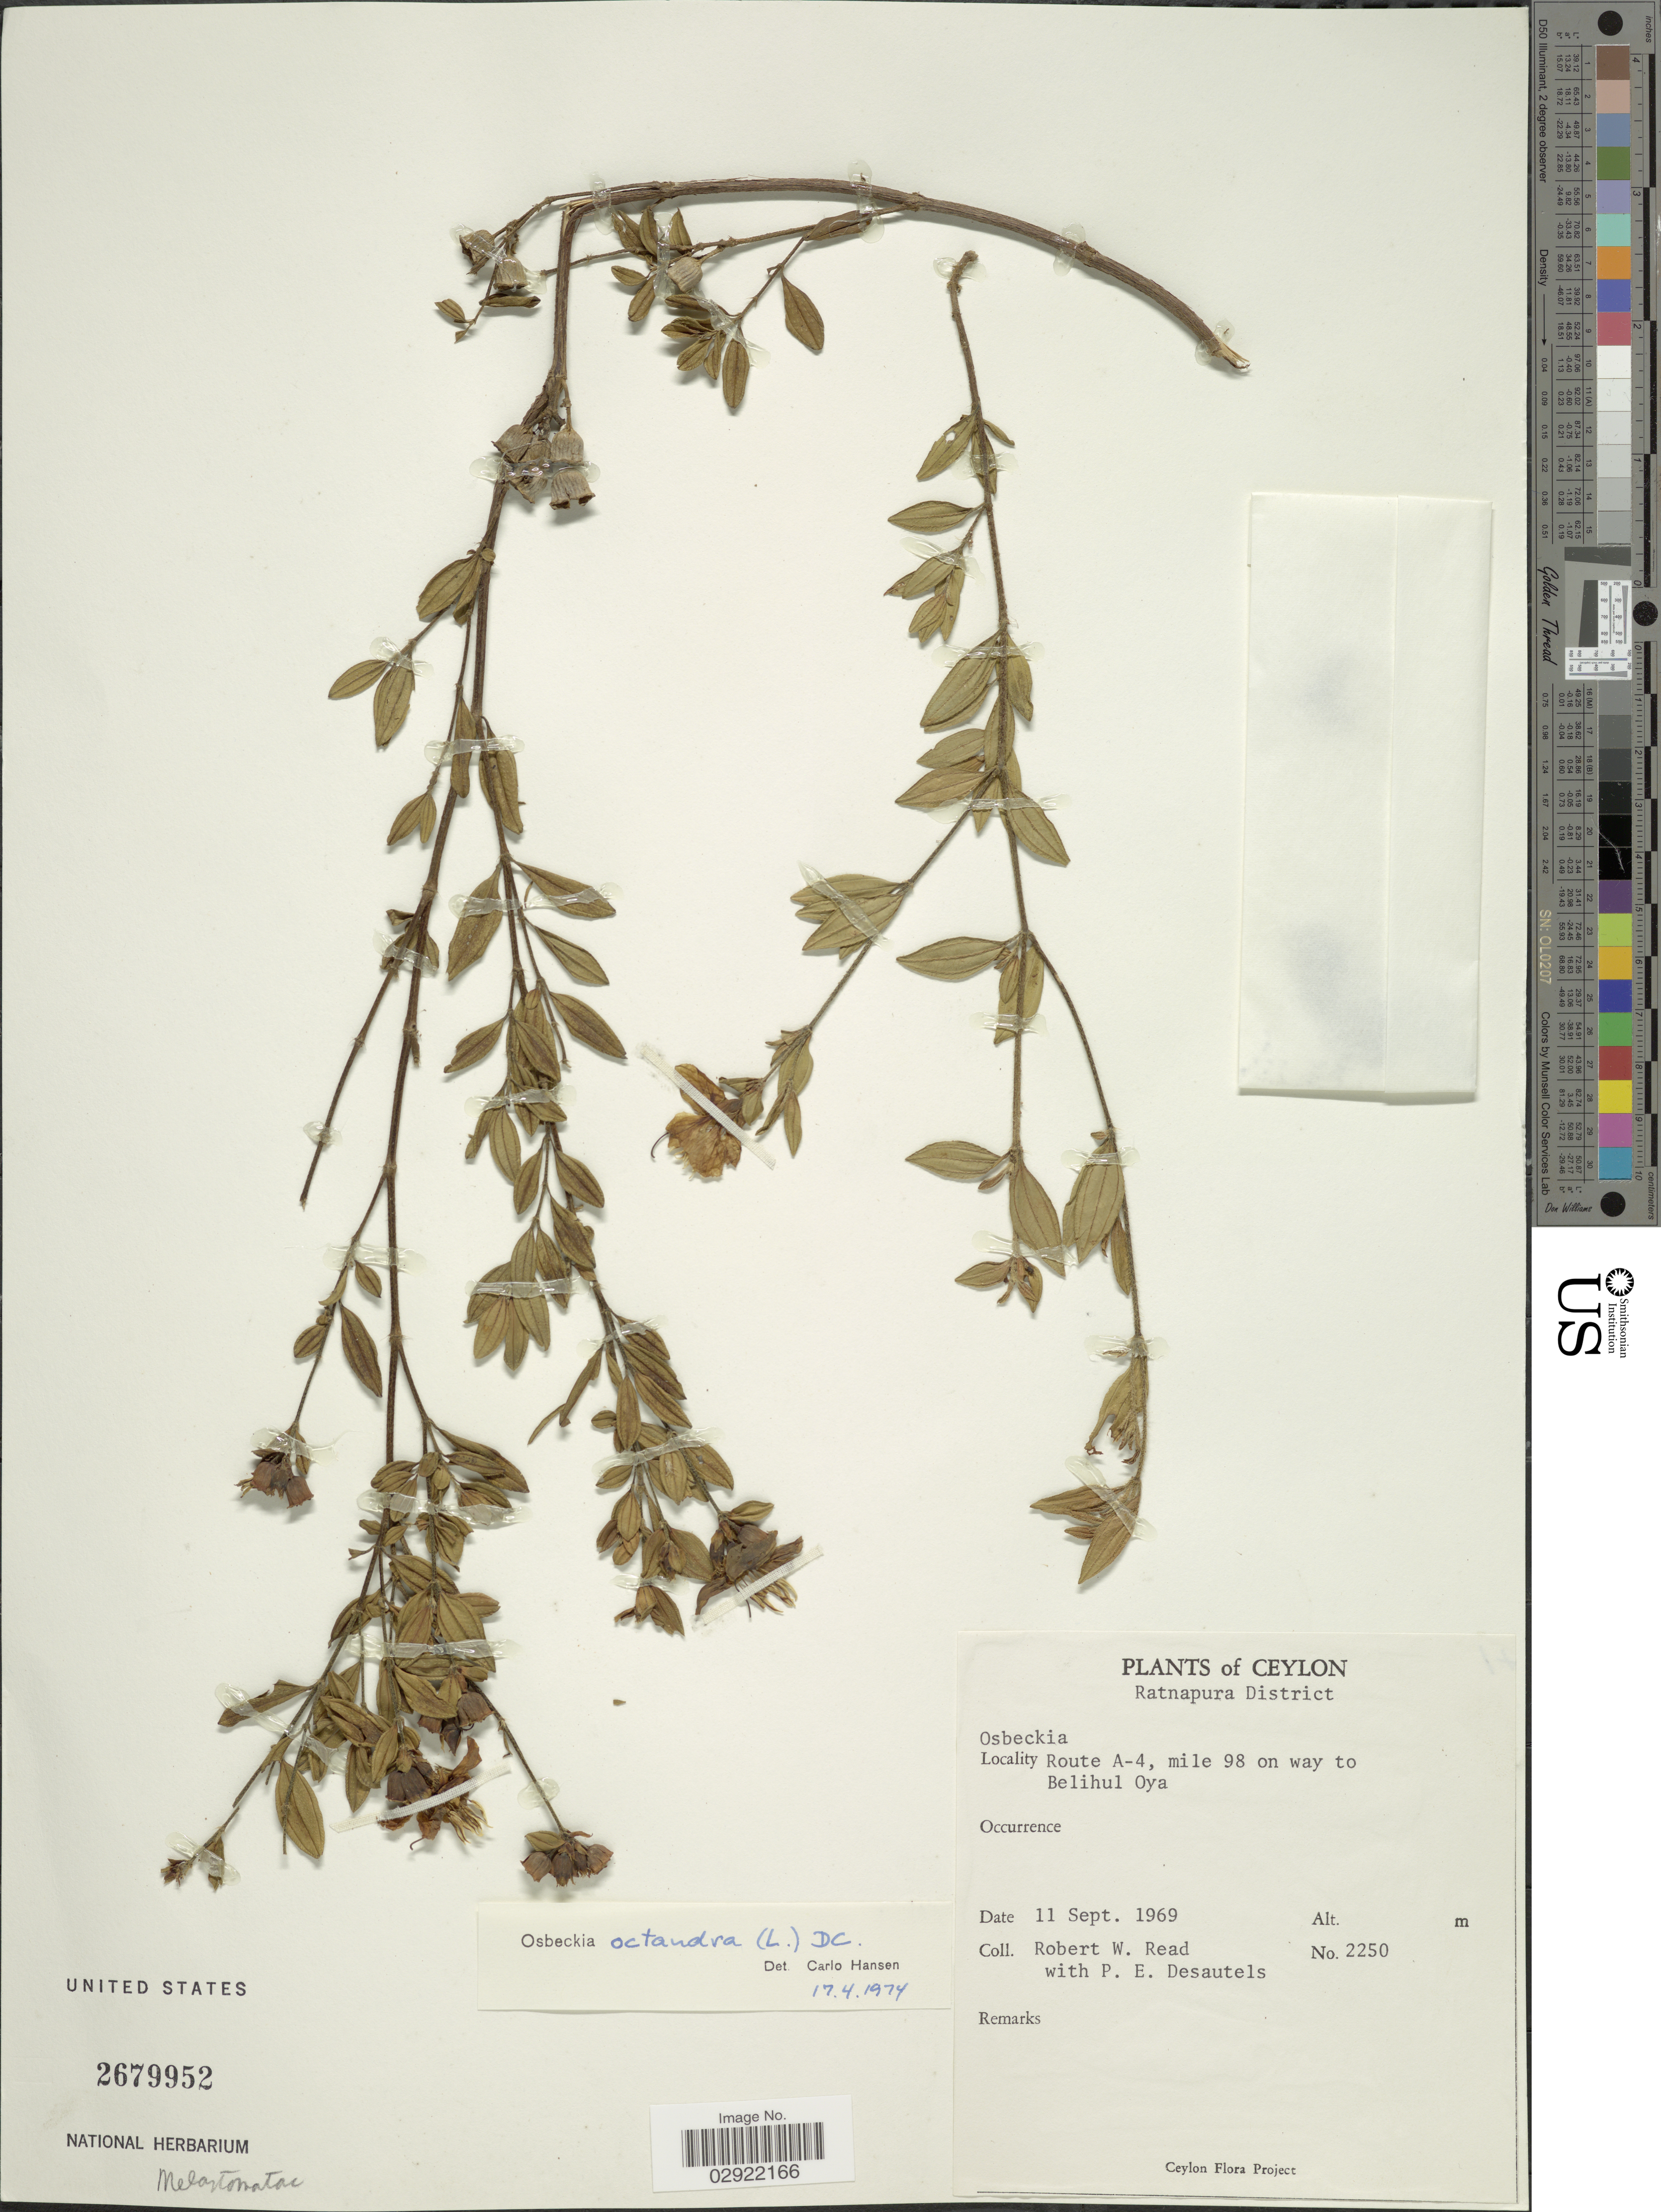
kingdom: Plantae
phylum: Tracheophyta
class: Magnoliopsida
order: Myrtales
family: Melastomataceae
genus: Osbeckia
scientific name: Osbeckia octandra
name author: DC.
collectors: R. W. Read & P. Desautels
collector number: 2250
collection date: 1969-09-11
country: Sri Lanka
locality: Ceylon, Ratnapura District, Route A-4, mile 98 on way to Belihul Oya.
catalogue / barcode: US 2679952